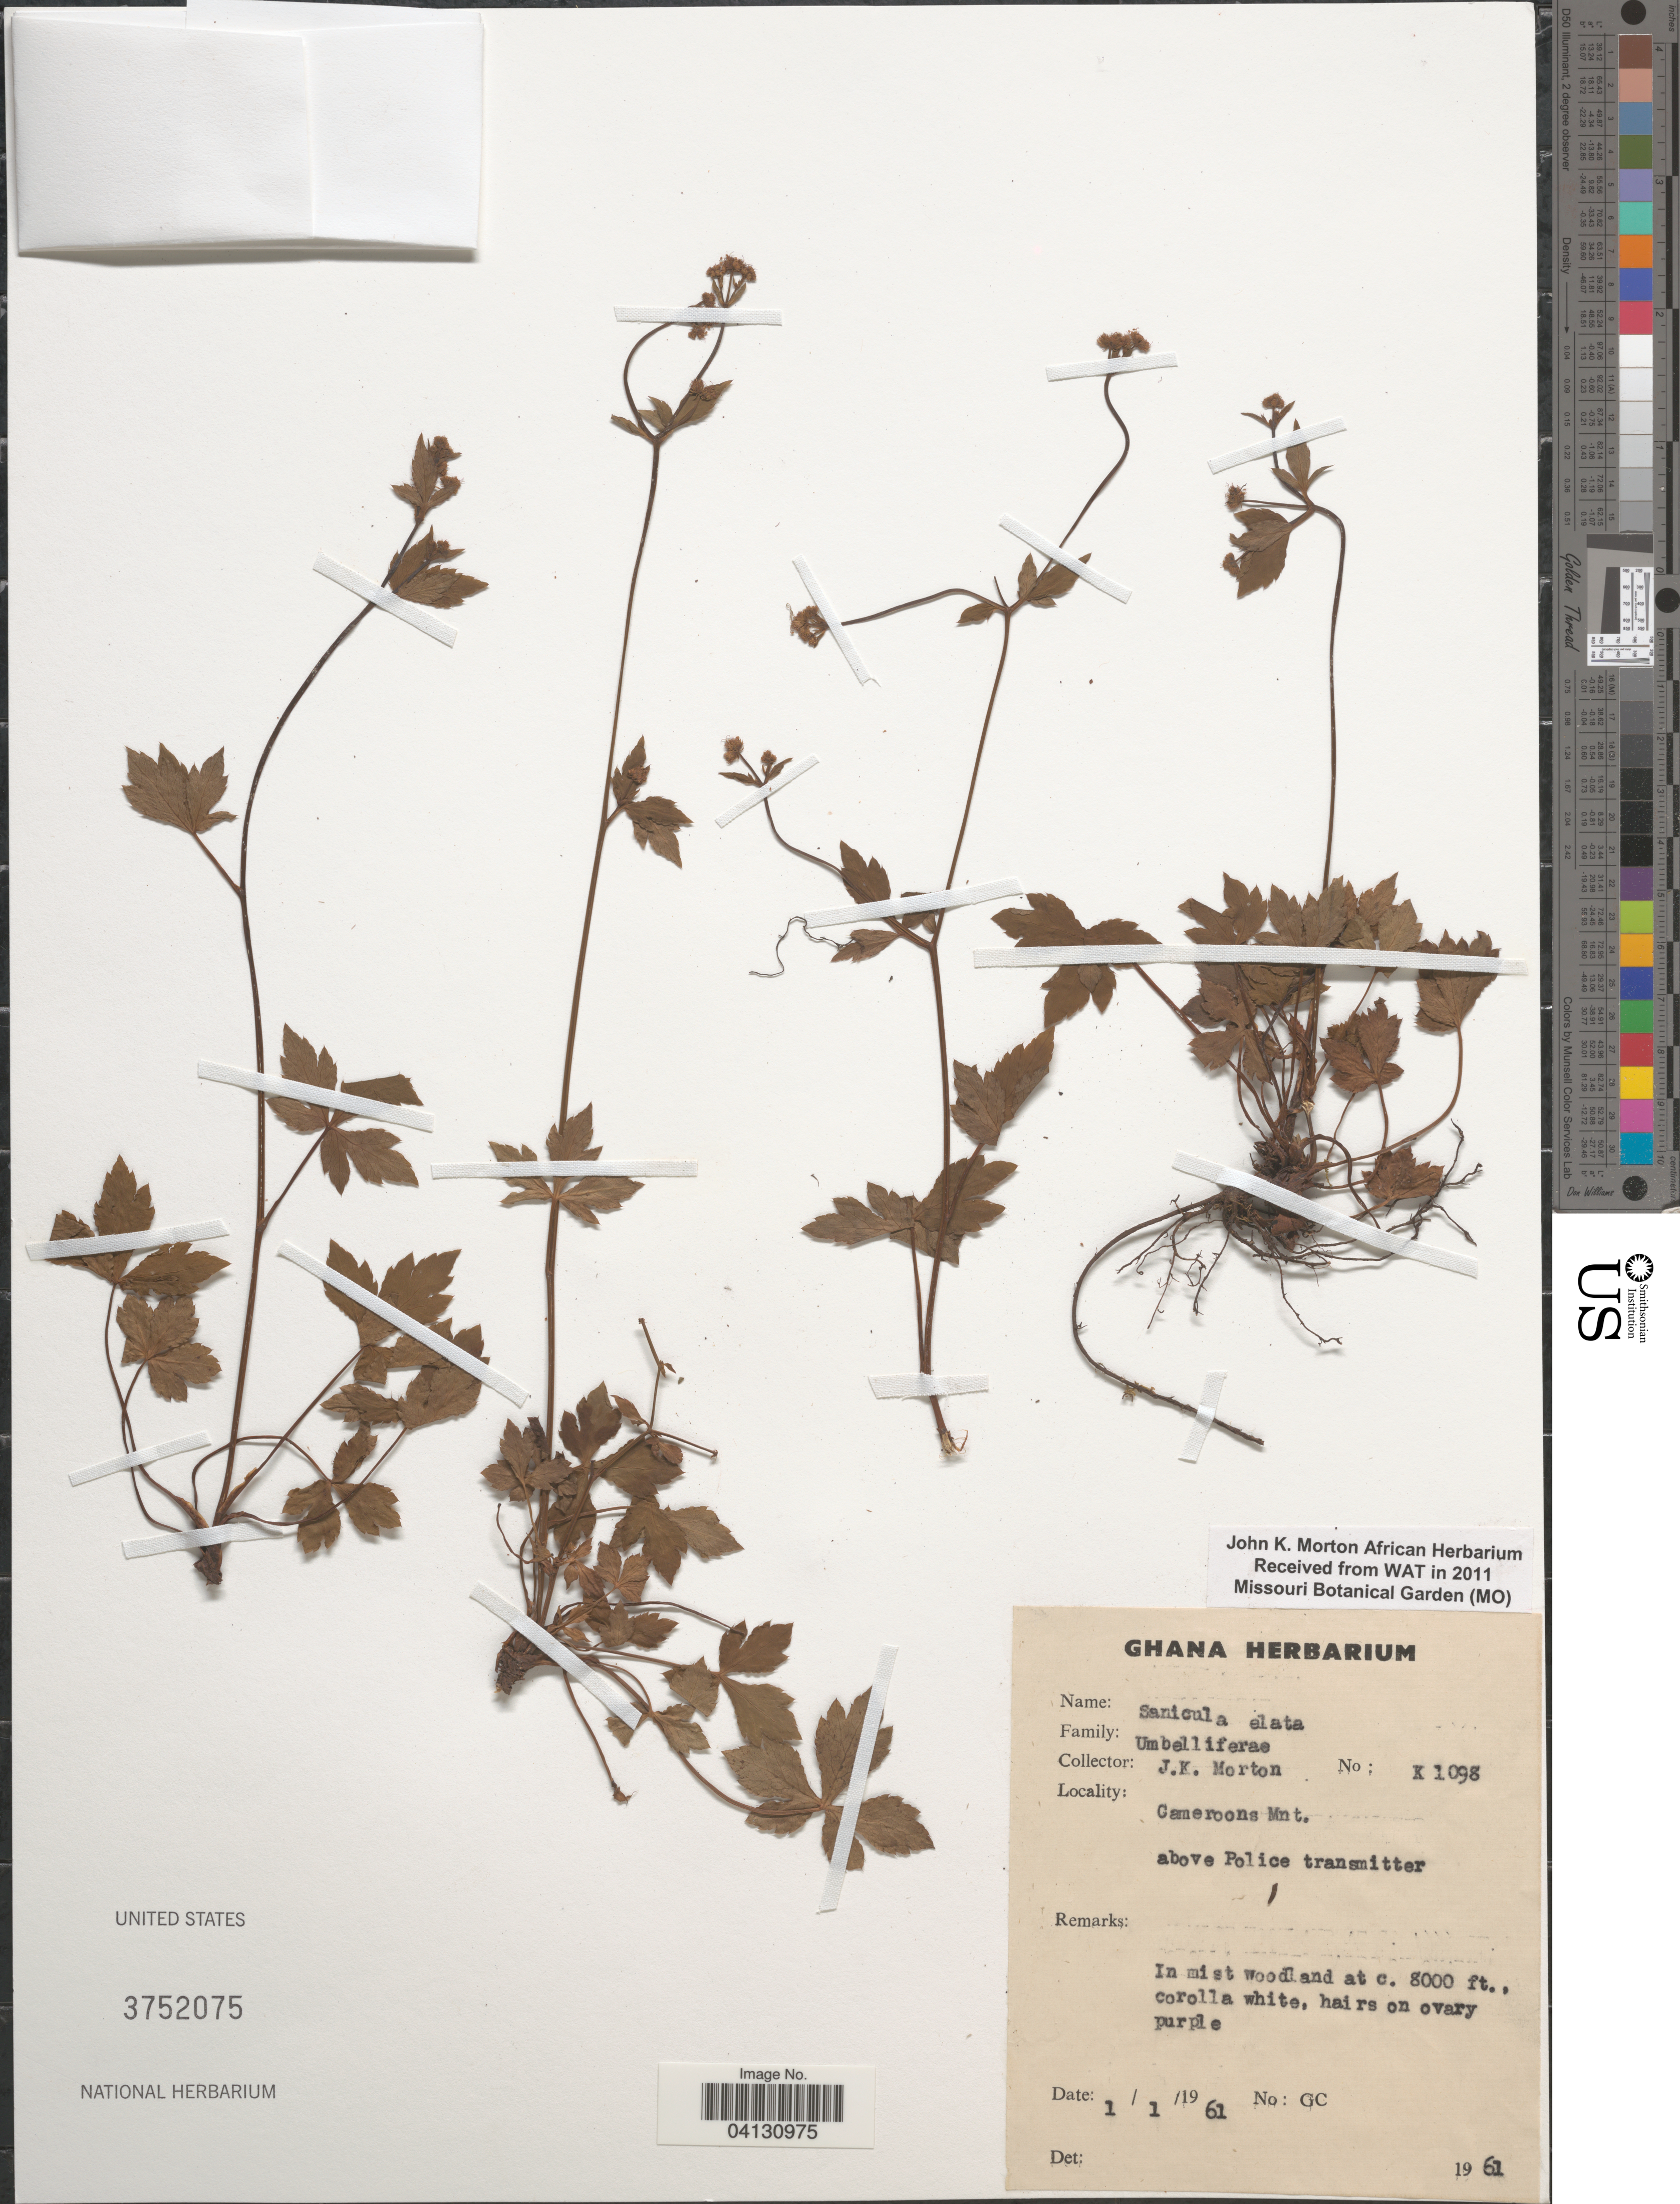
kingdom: Plantae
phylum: Tracheophyta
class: Magnoliopsida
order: Apiales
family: Apiaceae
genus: Sanicula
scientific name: Sanicula elata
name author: Buch.-Ham. ex D. Don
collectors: J. K. Morton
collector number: K1098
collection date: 1961-01-01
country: Cameroon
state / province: Sud-Ouest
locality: Cameroons Mnt. Above Police trasmitter.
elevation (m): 2438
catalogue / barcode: US 3752075